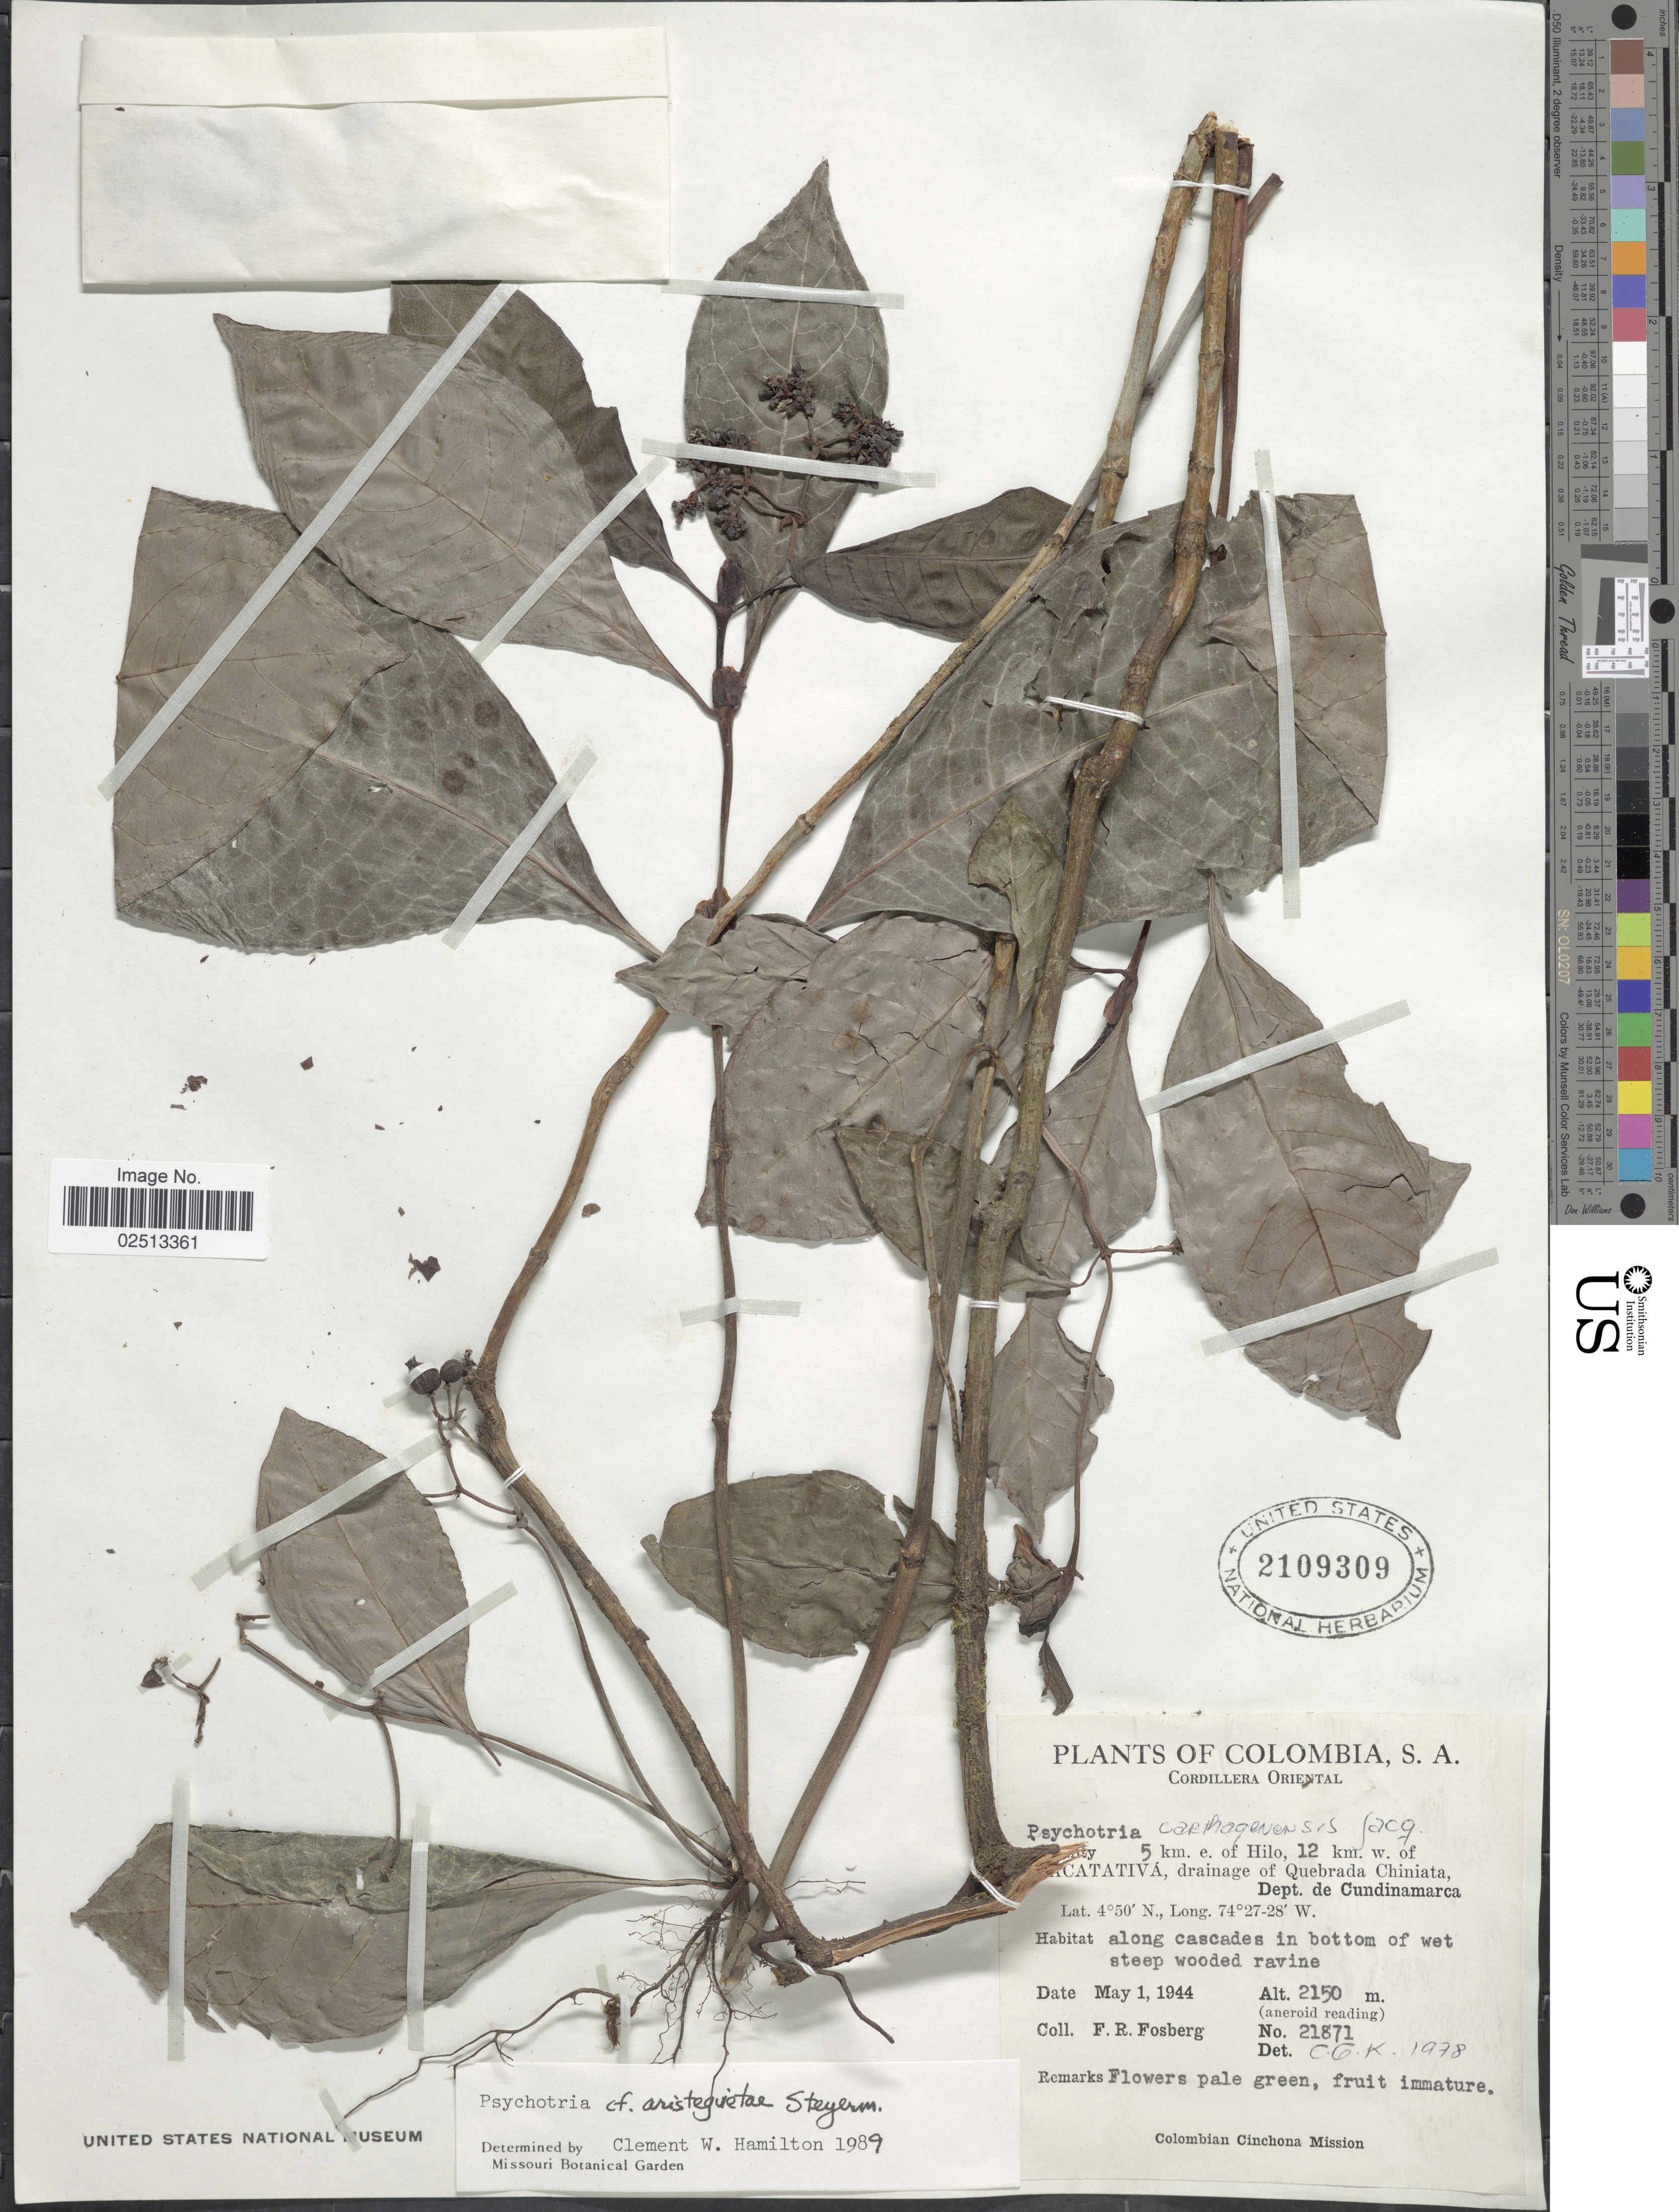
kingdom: Plantae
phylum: Tracheophyta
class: Magnoliopsida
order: Gentianales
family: Rubiaceae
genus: Psychotria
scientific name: Psychotria aristeguietae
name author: Steyerm.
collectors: F. R. Fosberg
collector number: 21871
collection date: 1944-05-01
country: Colombia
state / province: Cundinamarca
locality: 5 km e. of. FACATATIVA, drainage of Quebrada Chiniata, Dept. de Cundinamarca.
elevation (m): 2150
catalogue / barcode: US 2109309